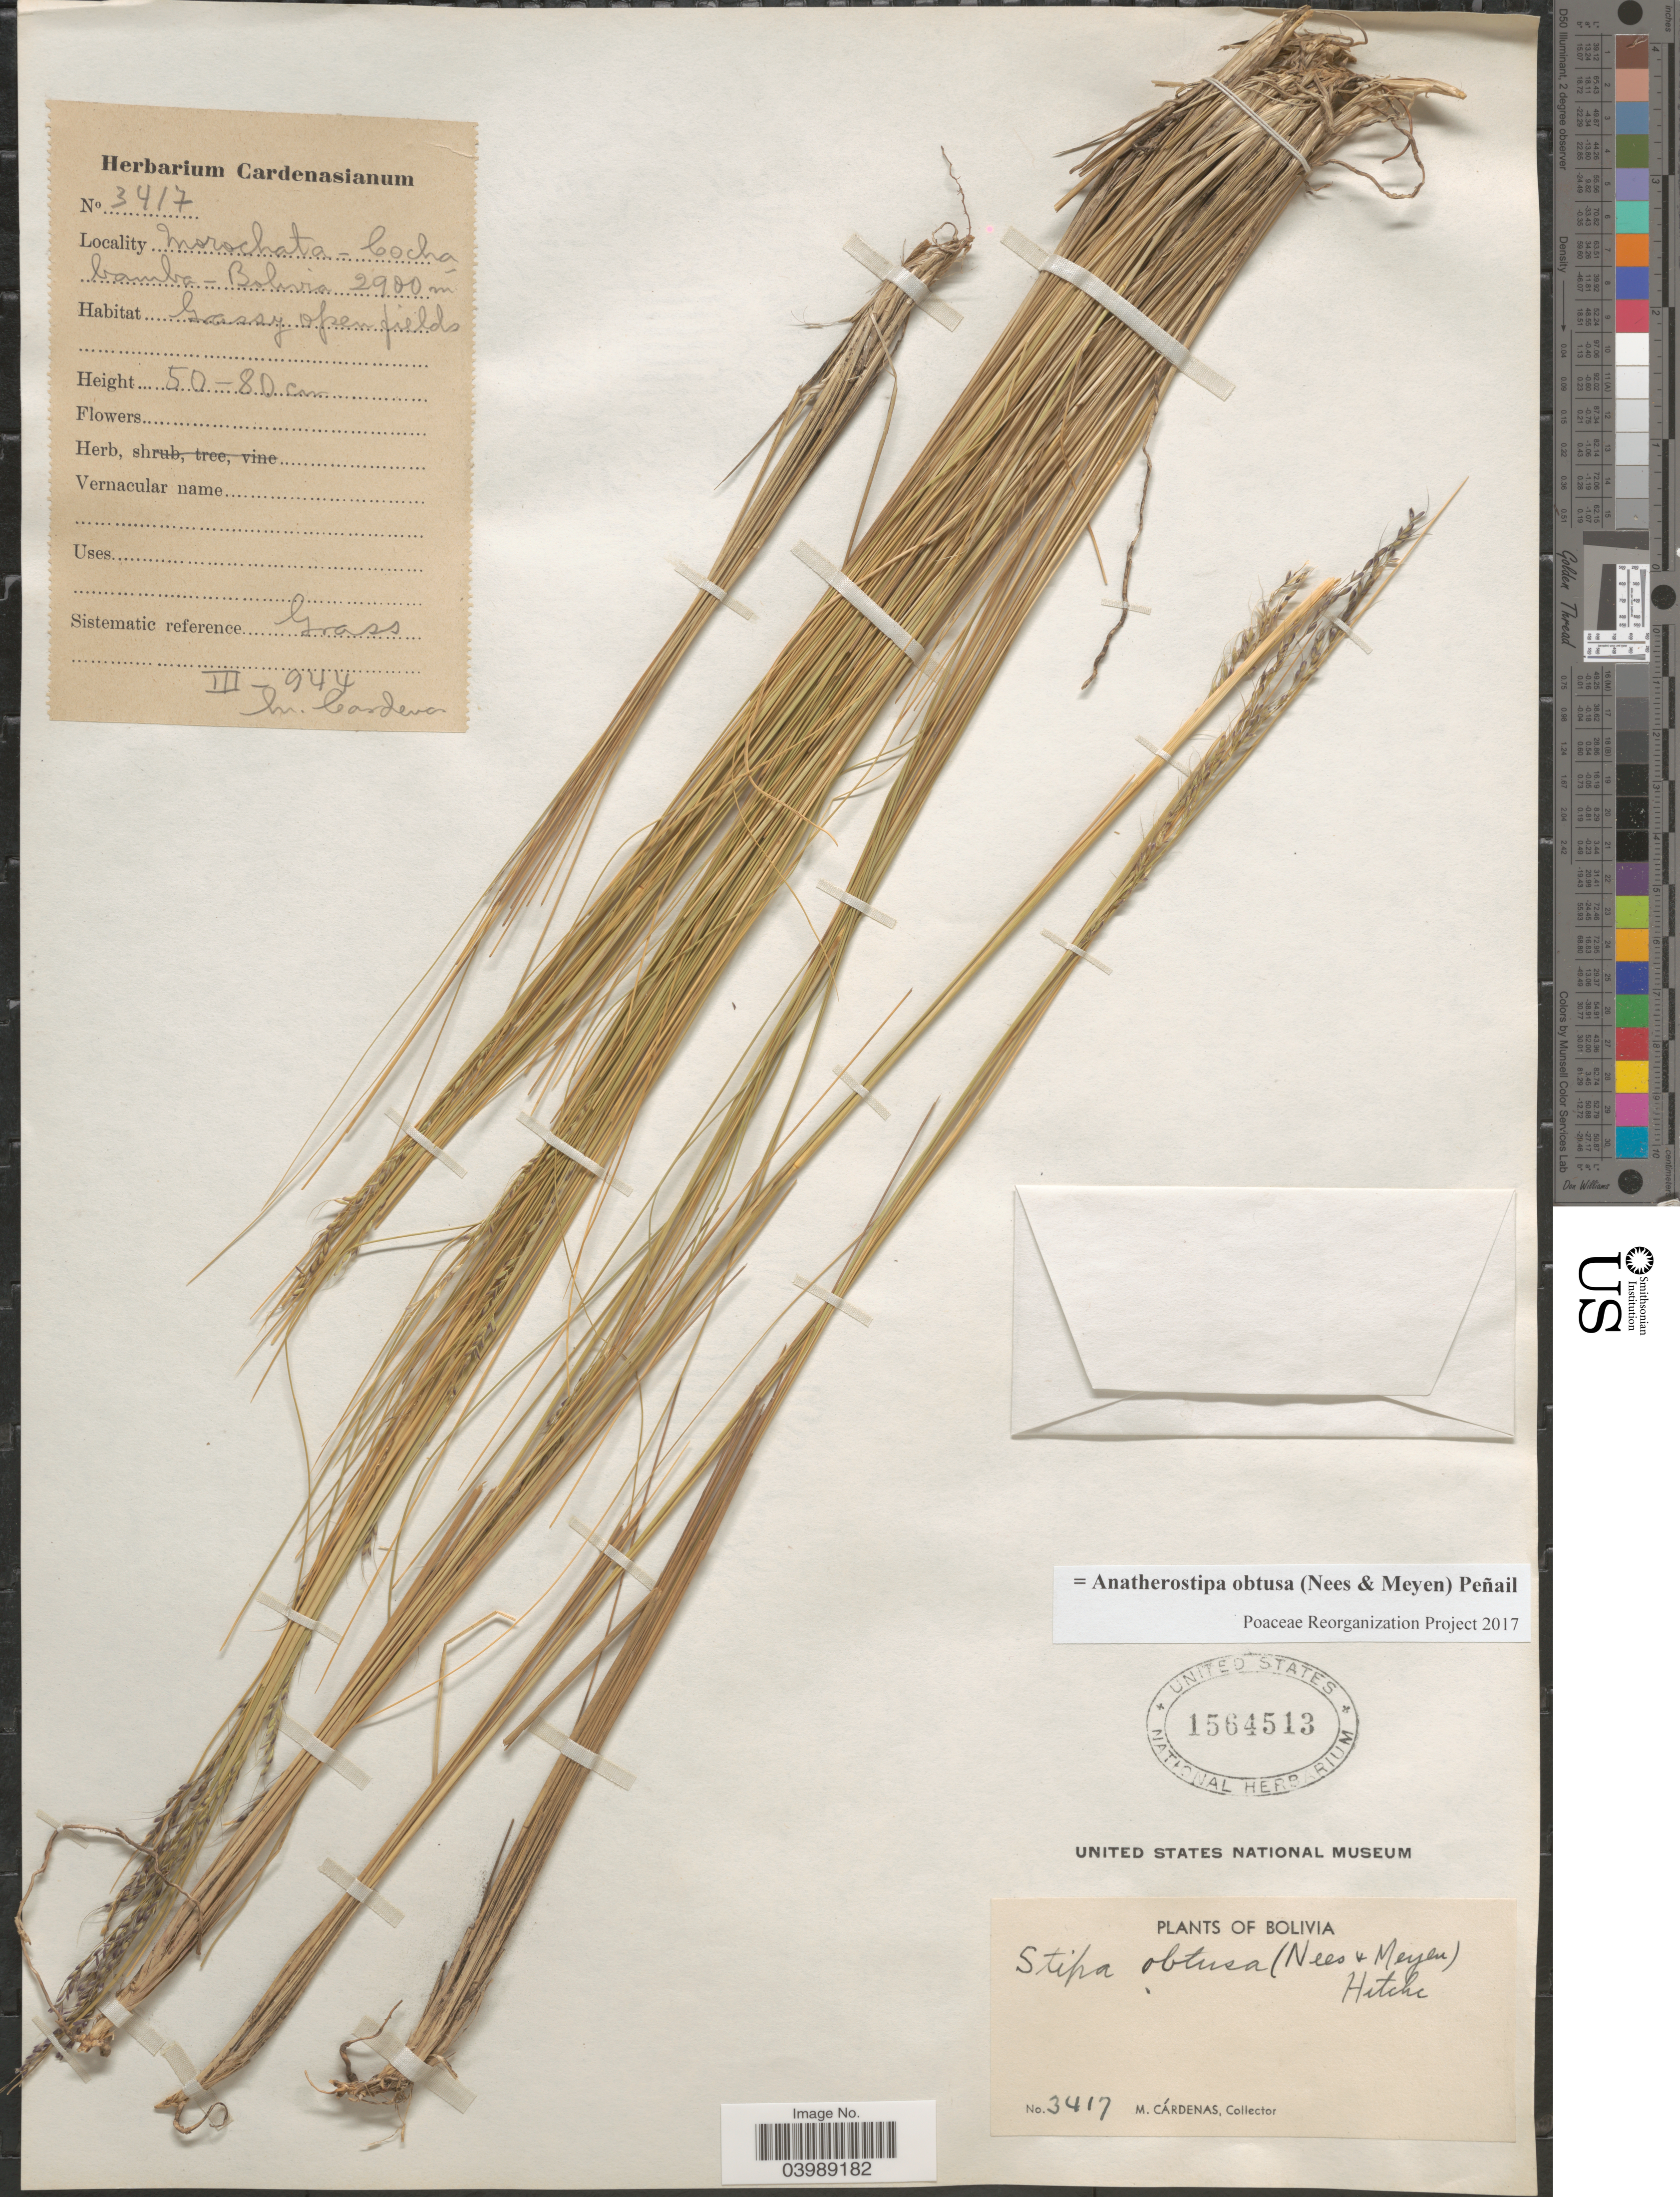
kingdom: Plantae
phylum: Tracheophyta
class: Liliopsida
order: Poales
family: Poaceae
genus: Anatherostipa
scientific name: Anatherostipa obtusa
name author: (Nees & Meyen) Peñailillo B.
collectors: M. Cárdenas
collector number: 3417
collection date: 1944-03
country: Bolivia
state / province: Cochabamba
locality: Morochota.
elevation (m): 2900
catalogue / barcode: US 1564513